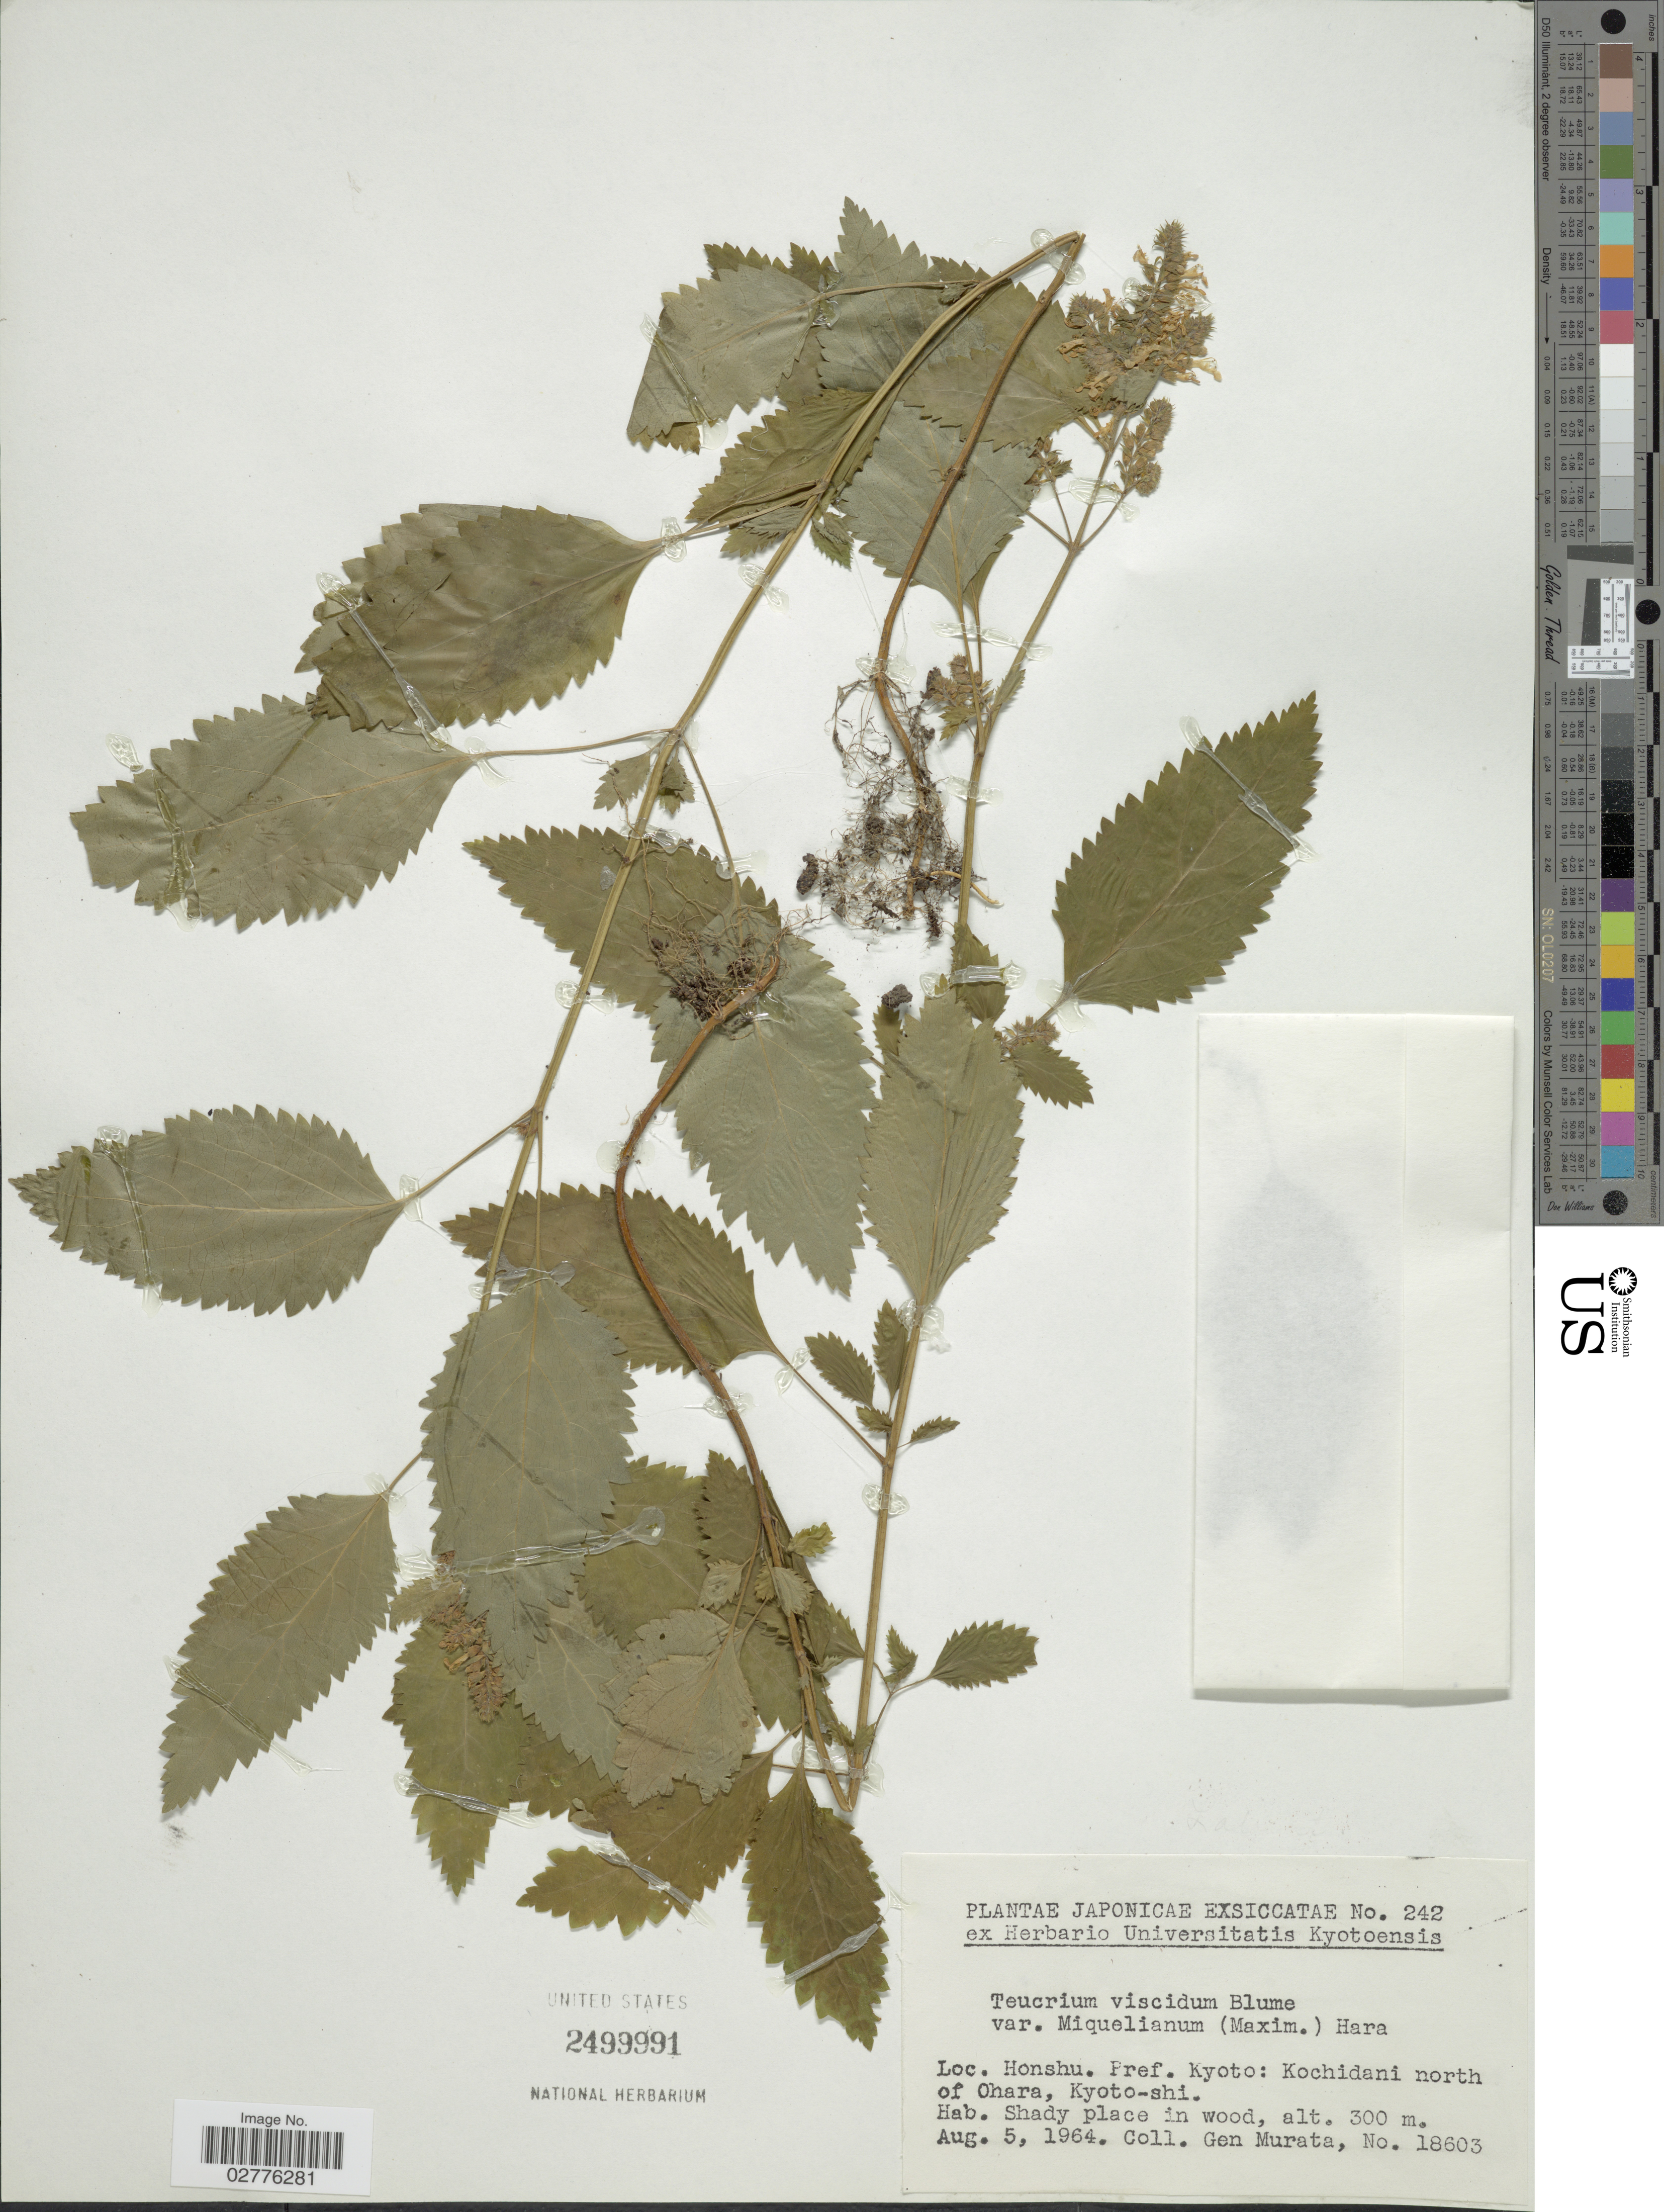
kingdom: Plantae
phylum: Tracheophyta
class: Magnoliopsida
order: Lamiales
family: Lamiaceae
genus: Teucrium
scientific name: Teucrium viscidum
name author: Blume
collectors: G. Murata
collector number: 18603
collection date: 1964-08-05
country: Japan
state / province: Kyoto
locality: Honshu, Pref. Kyoto: Kochidani north of Ohara, Kyoto-shi.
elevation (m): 300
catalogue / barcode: US 2499991